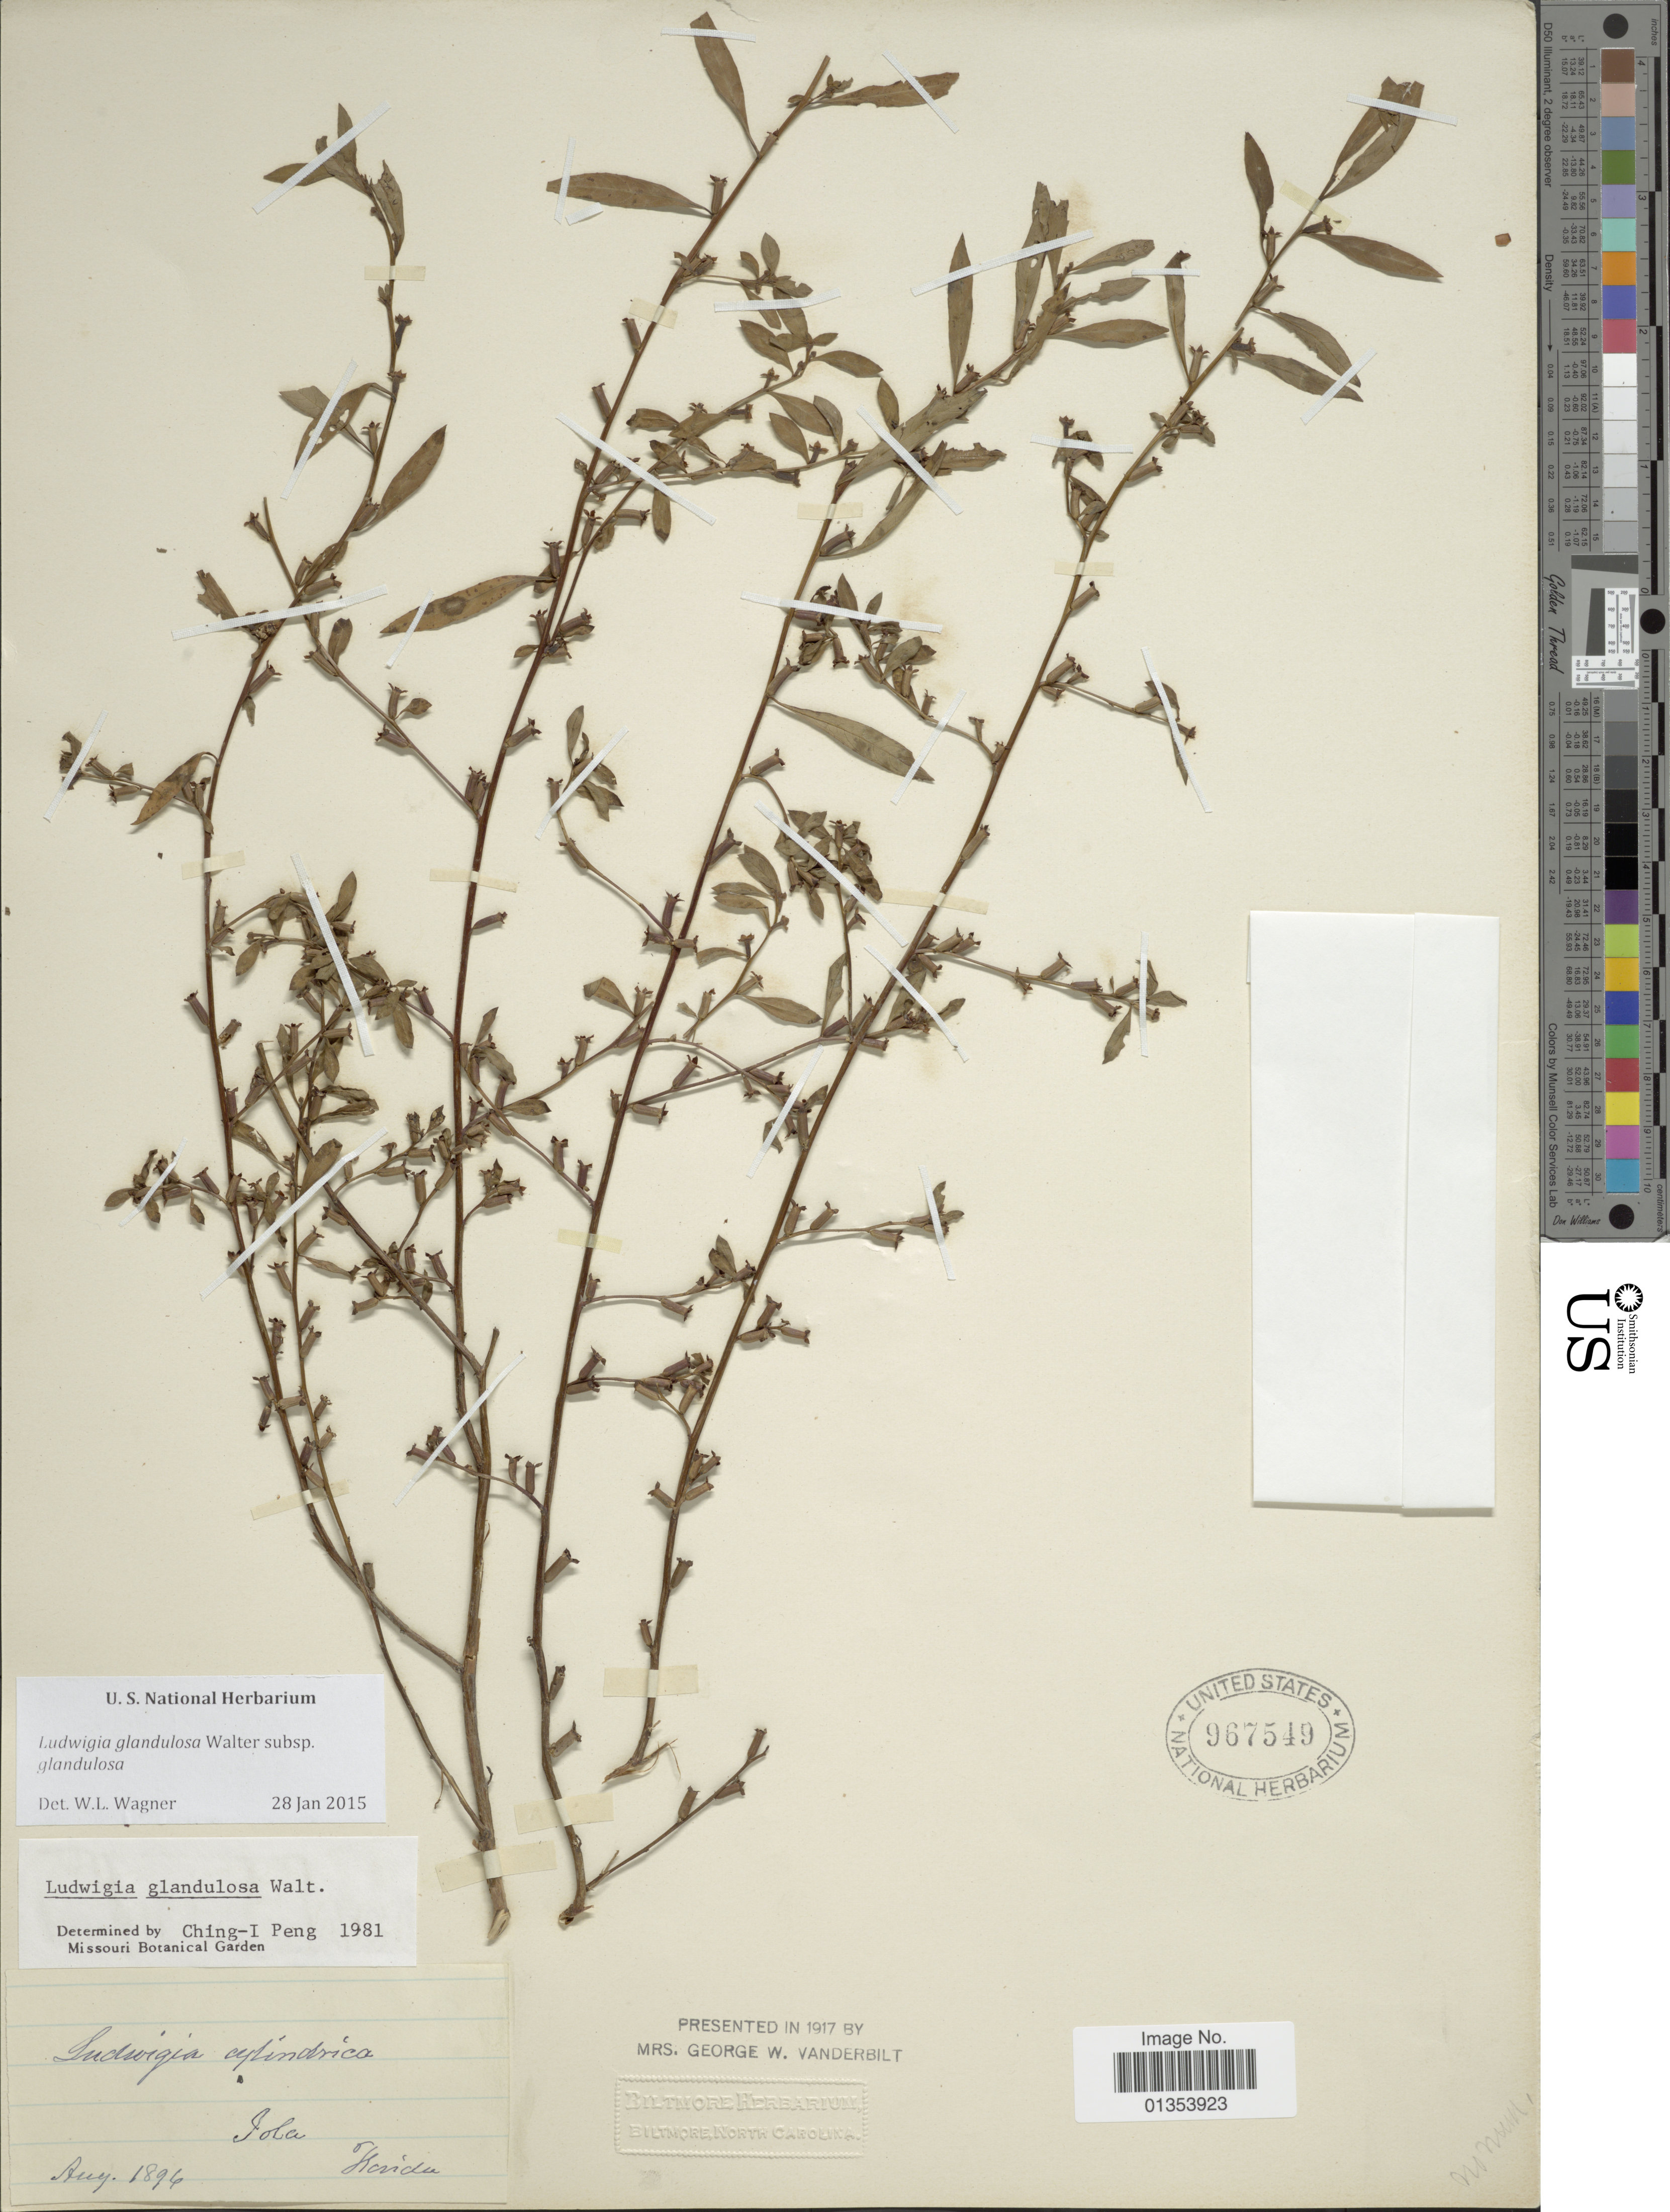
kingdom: Plantae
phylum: Tracheophyta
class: Magnoliopsida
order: Myrtales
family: Onagraceae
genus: Ludwigia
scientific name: Ludwigia glandulosa subsp. glandulosa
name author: Walter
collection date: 1896-08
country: United States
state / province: Florida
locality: Iola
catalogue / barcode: US 967549